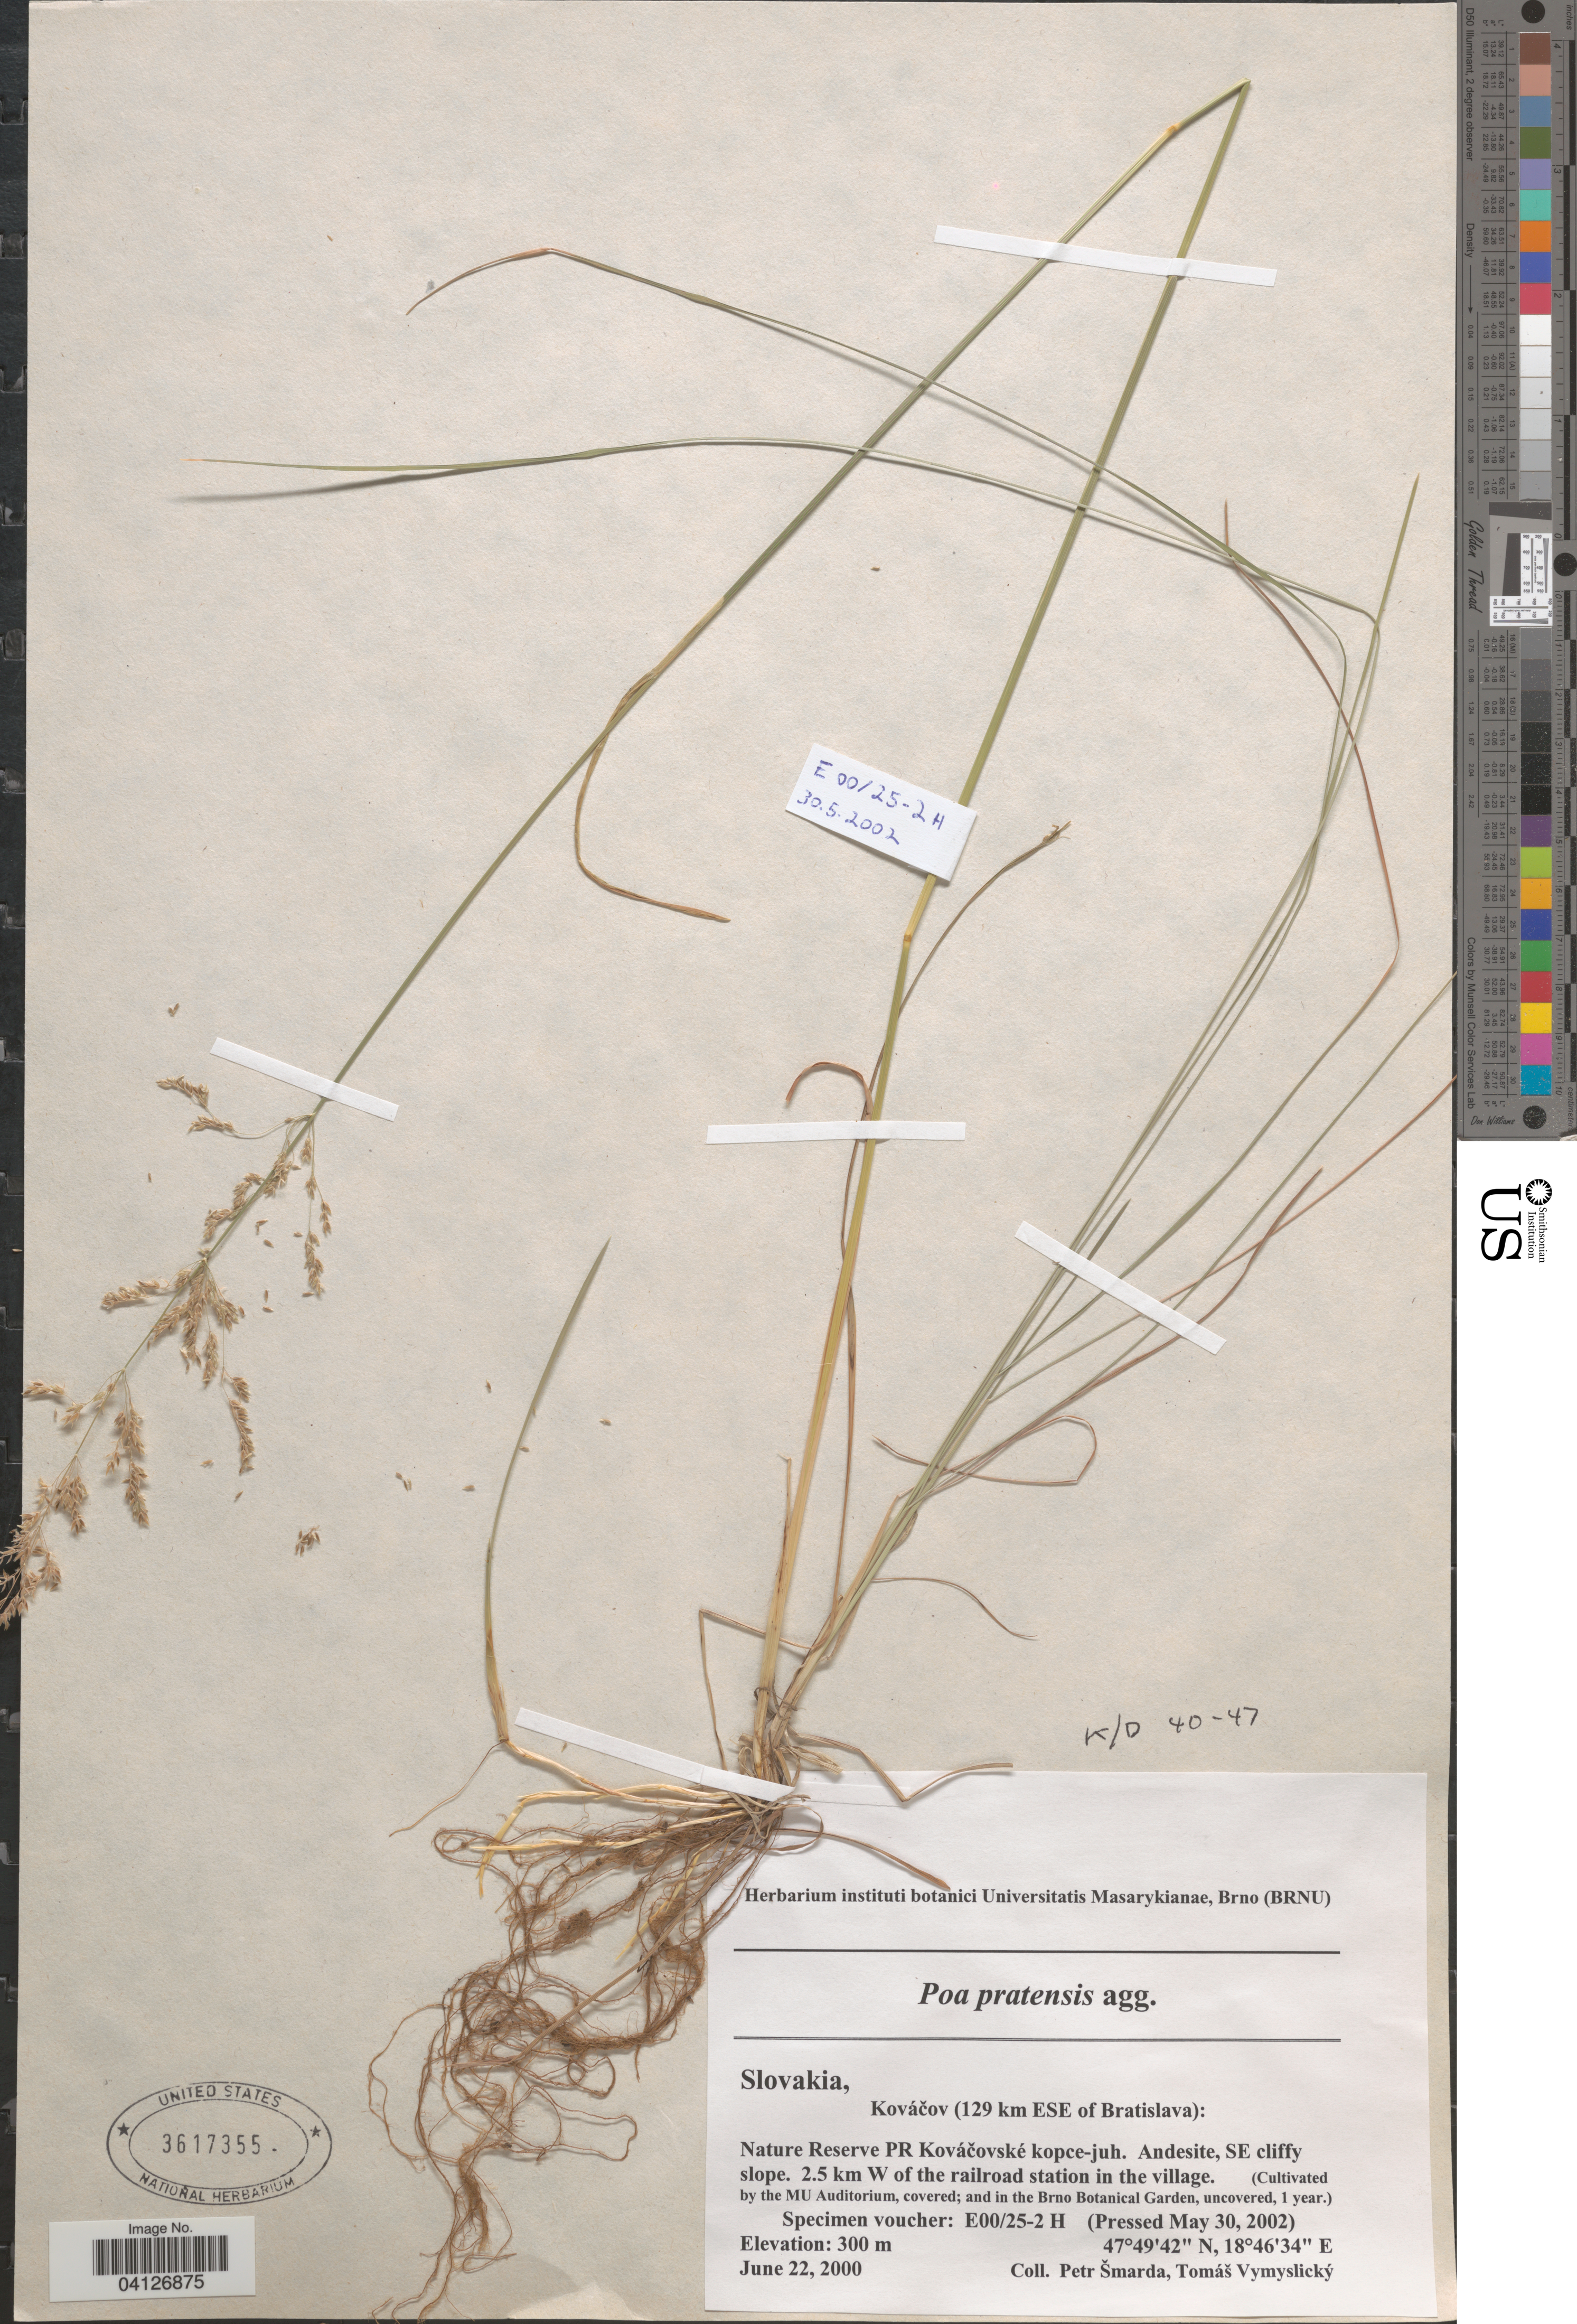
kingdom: Plantae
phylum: Tracheophyta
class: Liliopsida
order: Poales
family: Poaceae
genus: Poa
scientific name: Poa pratensis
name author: L.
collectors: Ex herb. instituti botanici Universitatis Masarykianae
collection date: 2002-06-30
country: Czechia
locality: By the MU Auditorium, covered; and in the Brno Botanical Garden, uncovered, 1 year.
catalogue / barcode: US 3617355